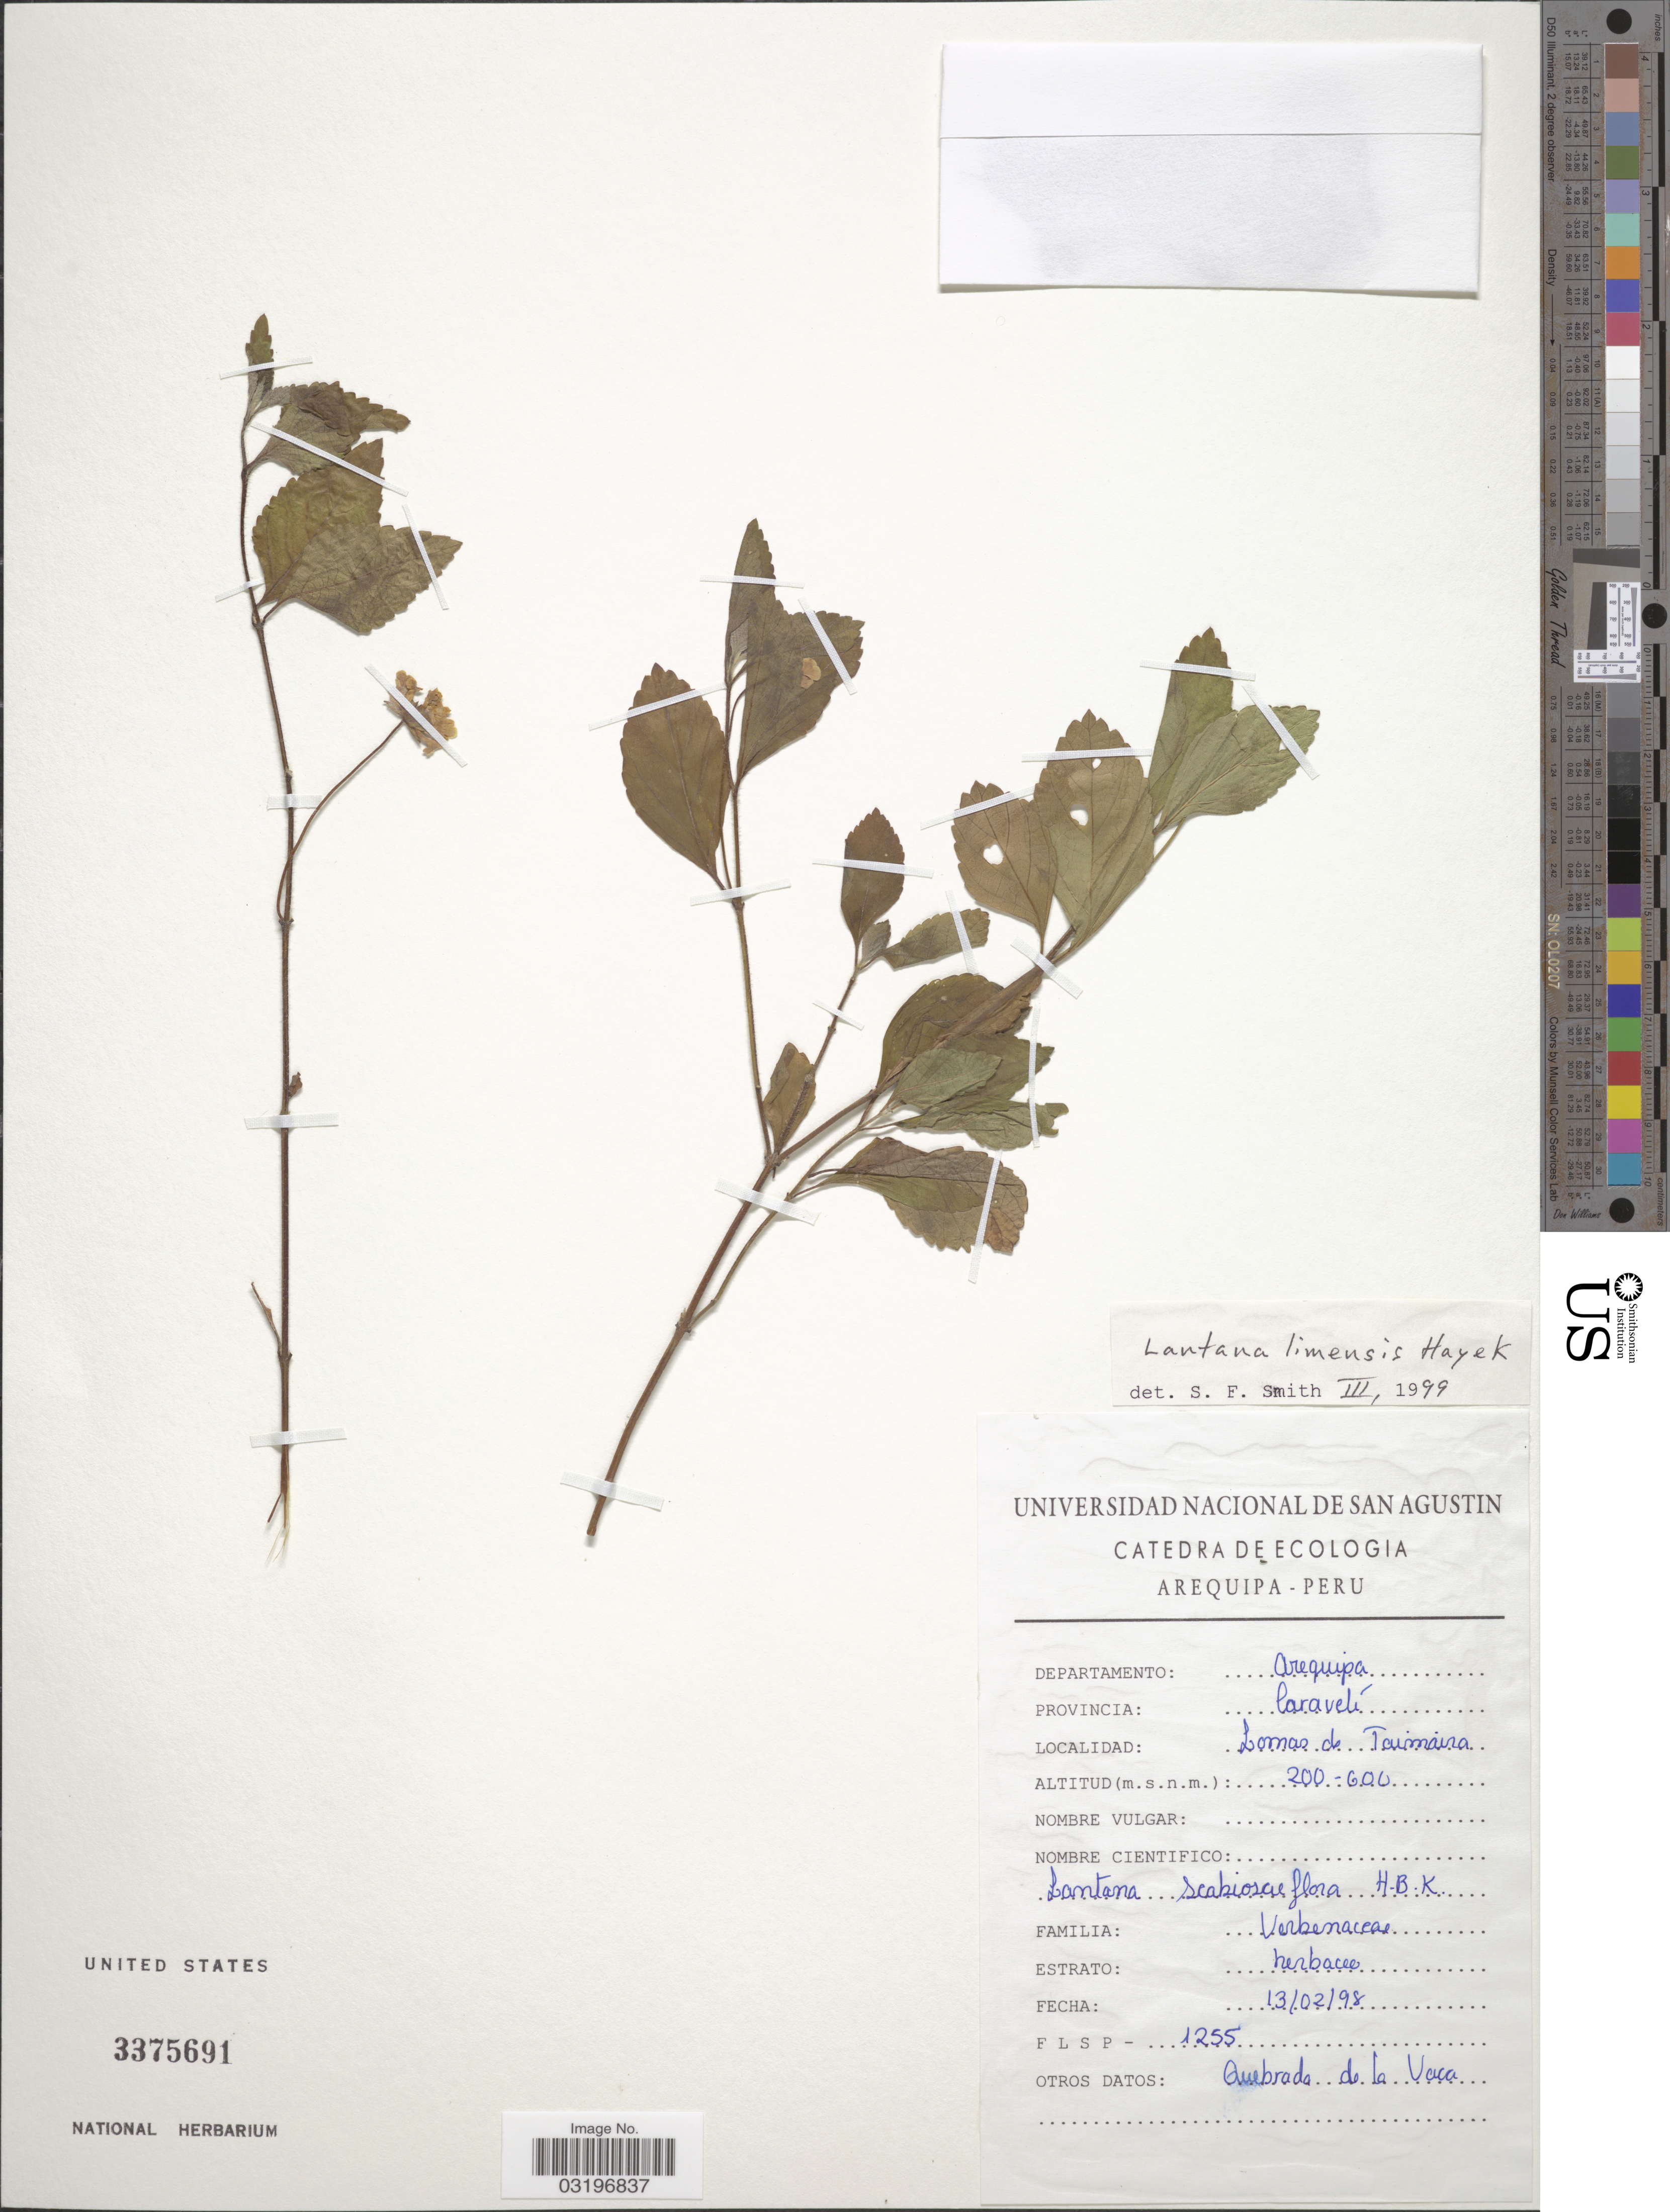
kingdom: Plantae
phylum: Tracheophyta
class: Magnoliopsida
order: Lamiales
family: Verbenaceae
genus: Lantana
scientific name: Lantana limensis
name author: Hayek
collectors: F. L. S. P.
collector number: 1255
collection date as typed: Transcribed d/m/y: 13/2/98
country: Peru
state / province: Arequipa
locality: Departamento Arequipa. Provincia: Caravelí. Lomas de Tamara.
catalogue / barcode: US 3375691